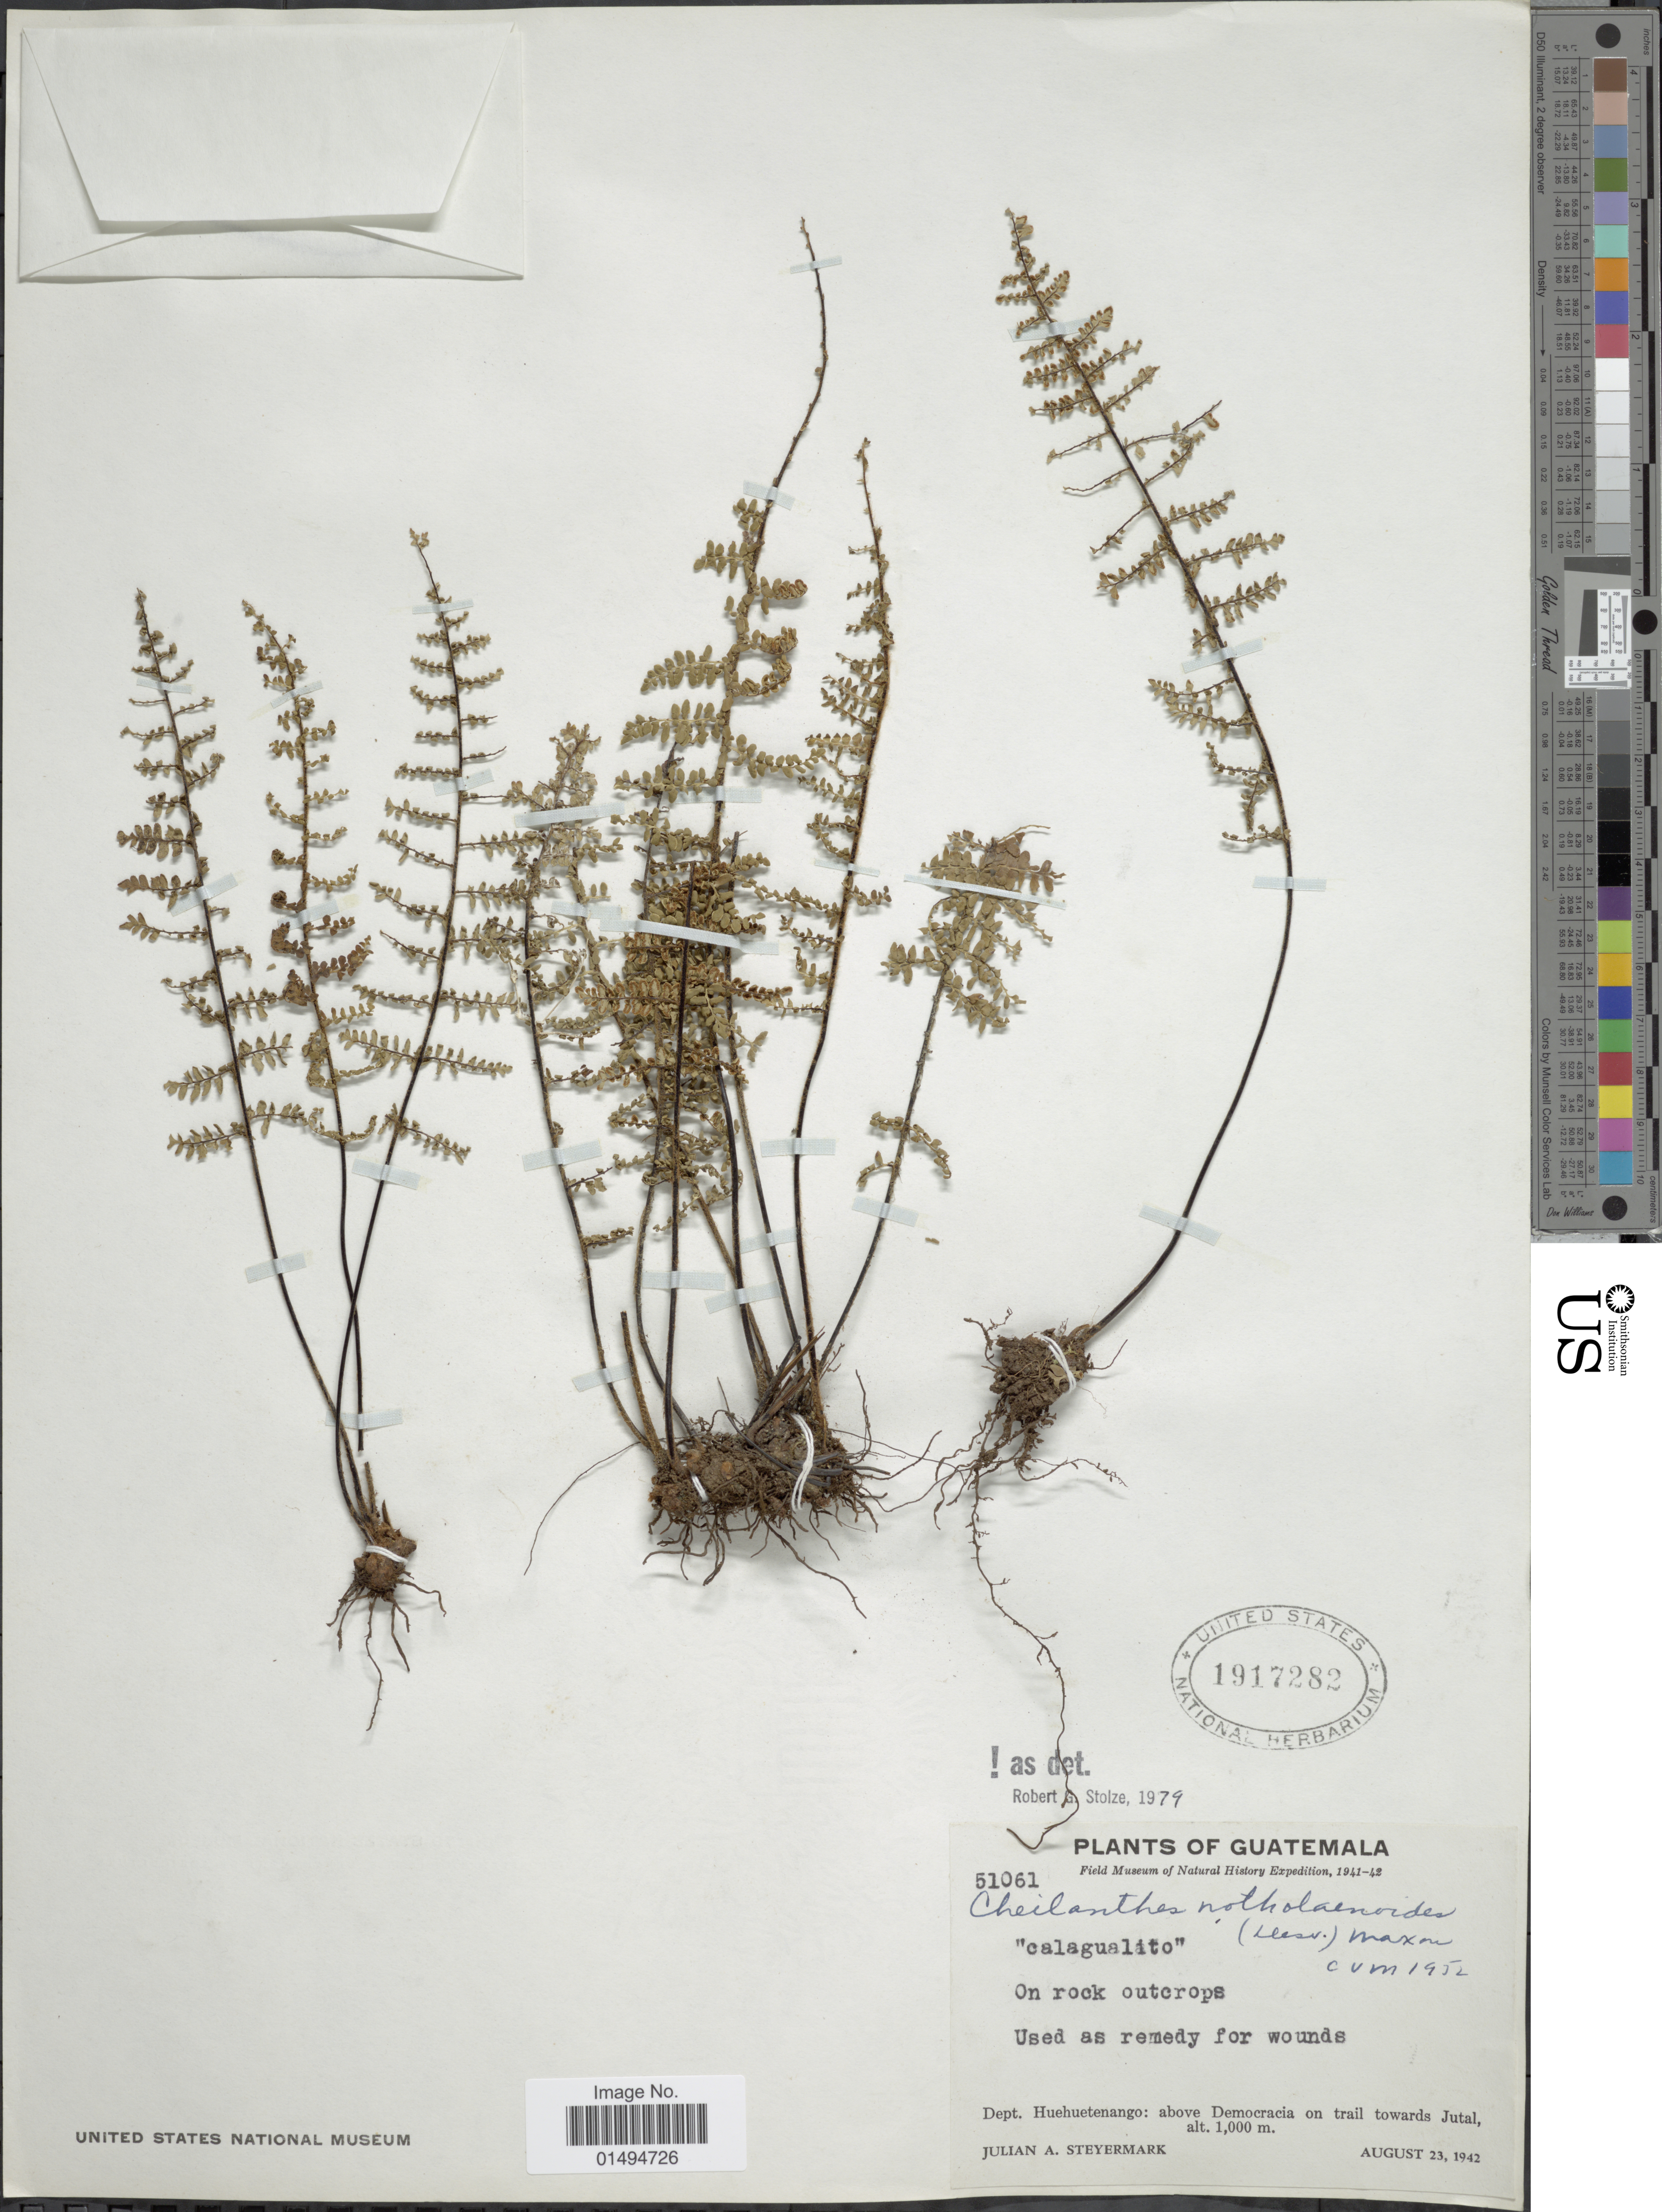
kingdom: Plantae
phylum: Tracheophyta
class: Polypodiopsida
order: Polypodiales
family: Pteridaceae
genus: Myriopteris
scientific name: Myriopteris notholaenoides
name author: (Desv.) Grusz & Windham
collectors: J. Steyermark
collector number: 51061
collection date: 1942-08-23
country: Guatemala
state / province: Huehuetenango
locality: Dept. Huehuetenango: above Democracia on trail towards Jutal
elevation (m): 1000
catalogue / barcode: US 1917282